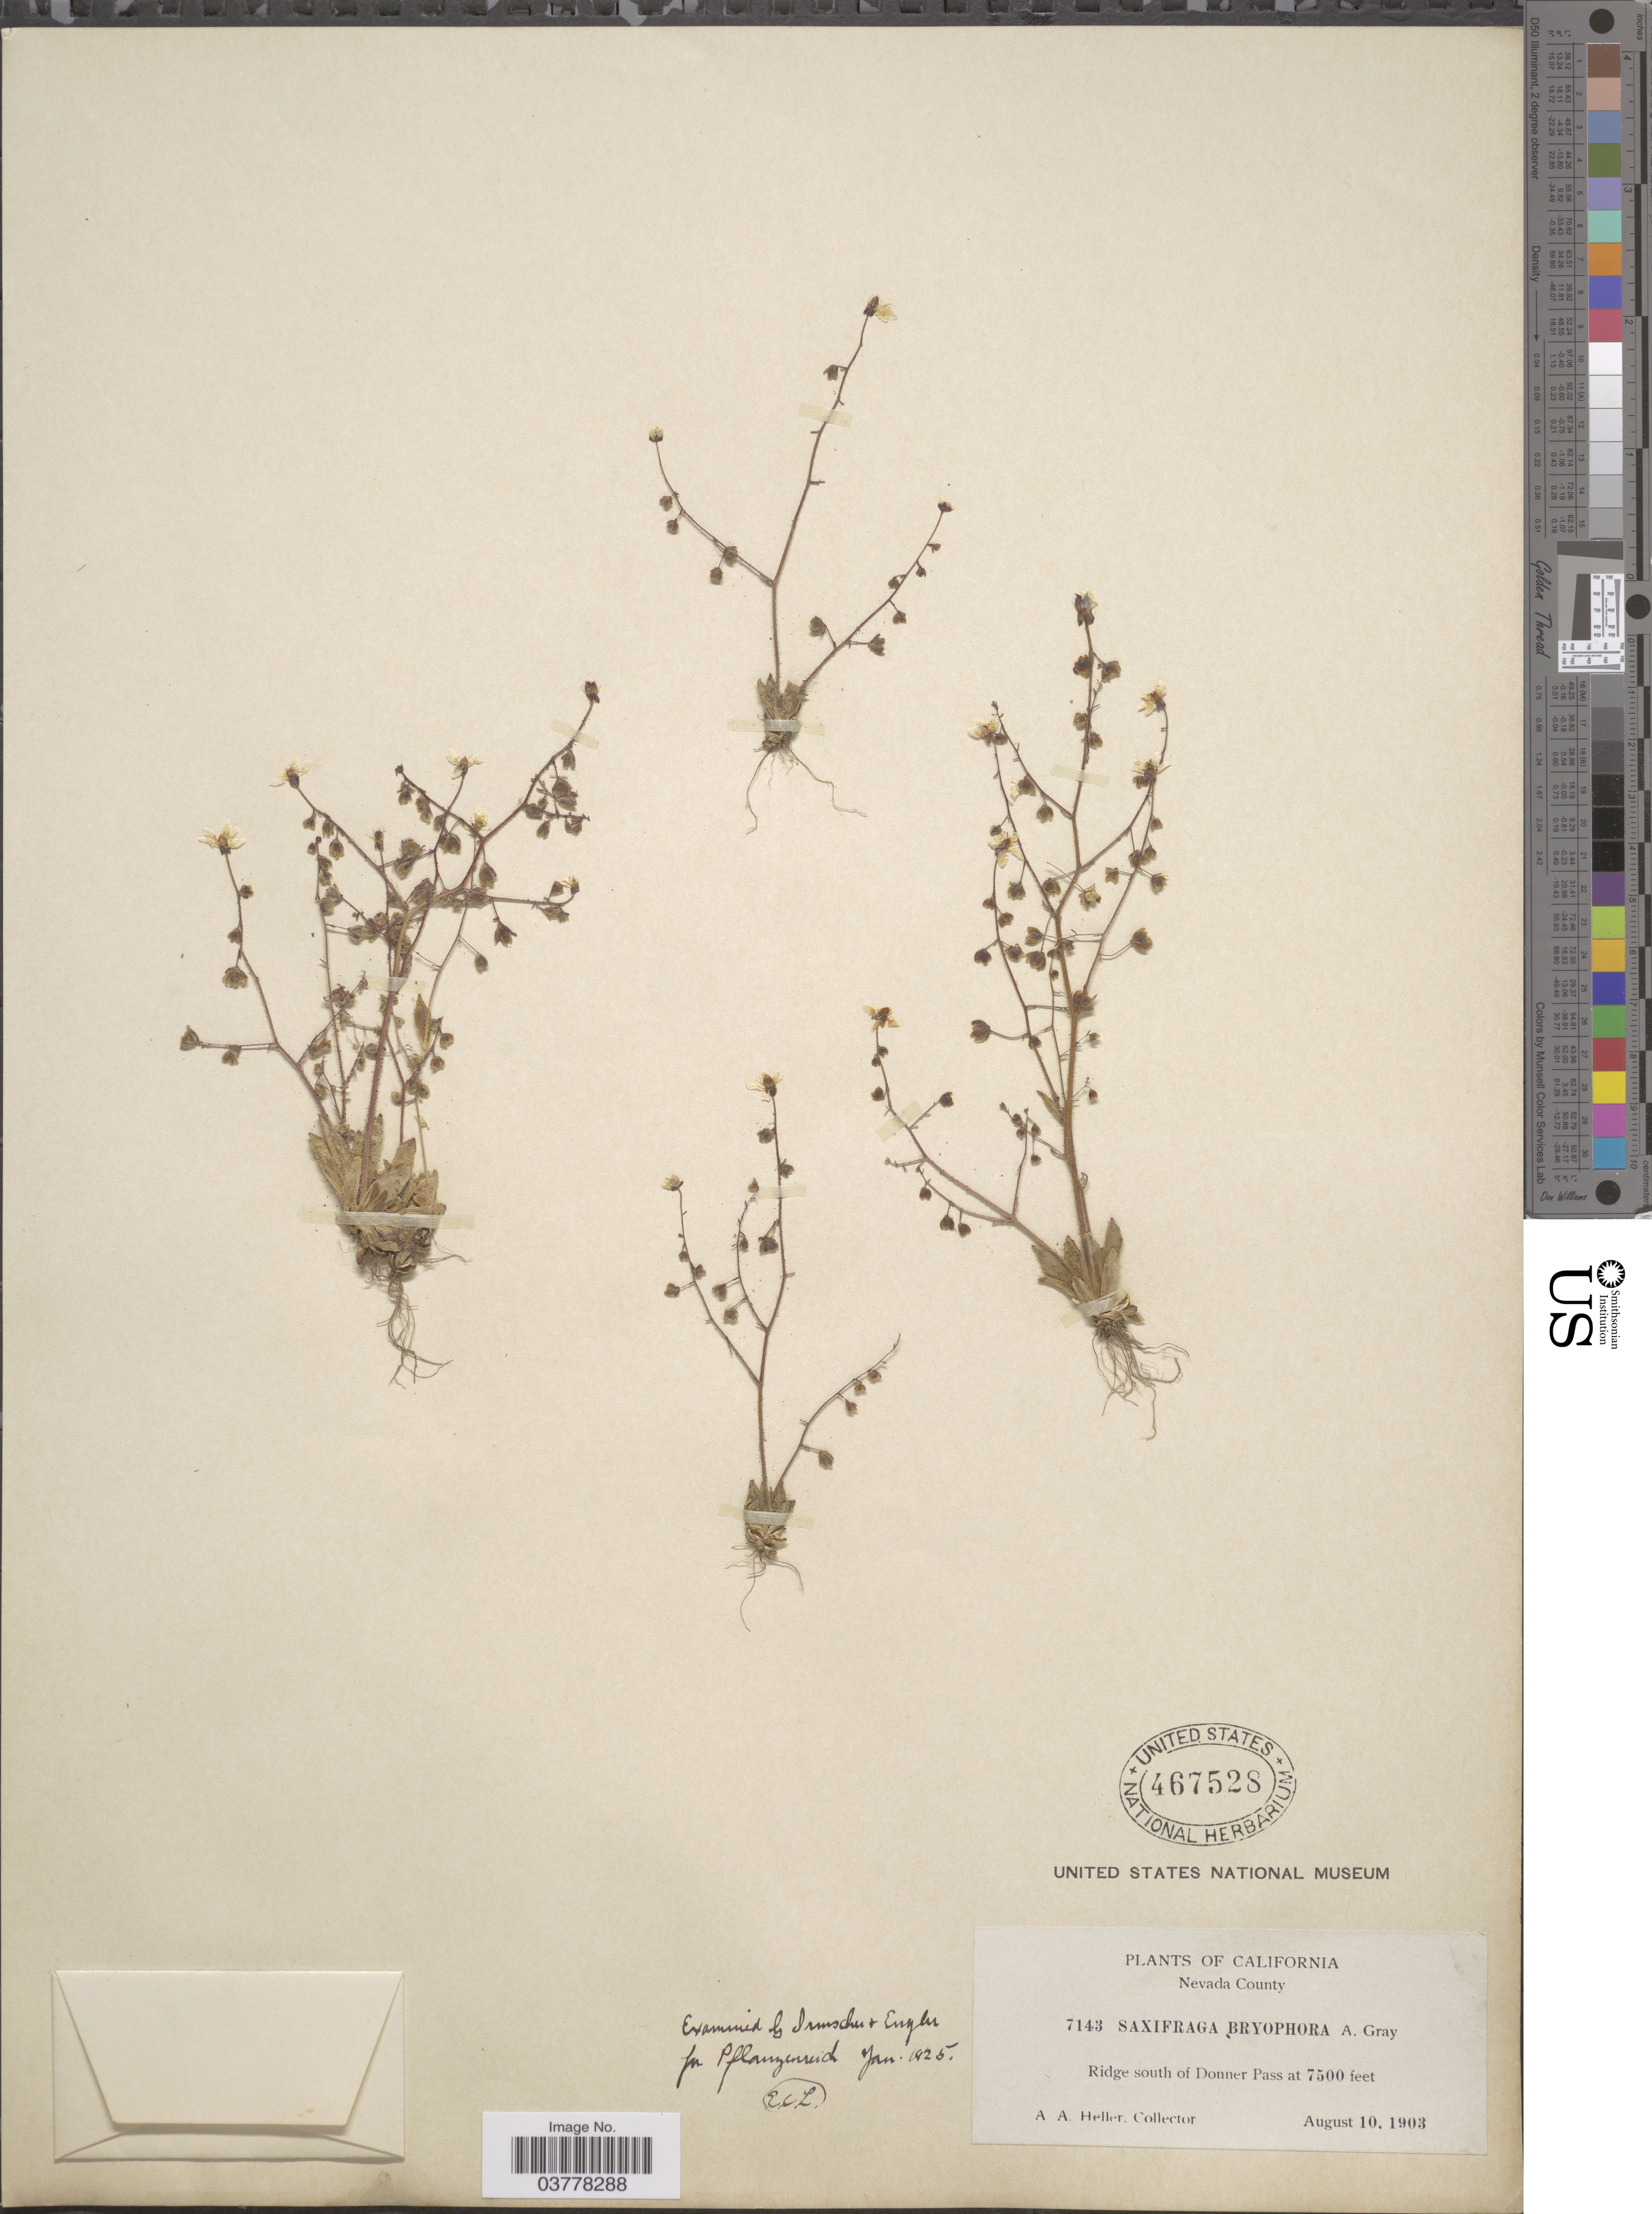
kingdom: Plantae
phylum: Tracheophyta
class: Magnoliopsida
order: Saxifragales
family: Saxifragaceae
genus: Micranthes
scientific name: Micranthes bryophora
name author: (A. Gray) Brouillet & Gornall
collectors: A. A. Heller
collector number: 7143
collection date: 1903-08-10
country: United States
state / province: California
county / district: Nevada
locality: Nevada County. Ridge south of Donner Pass.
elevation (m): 2286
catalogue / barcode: US 467528